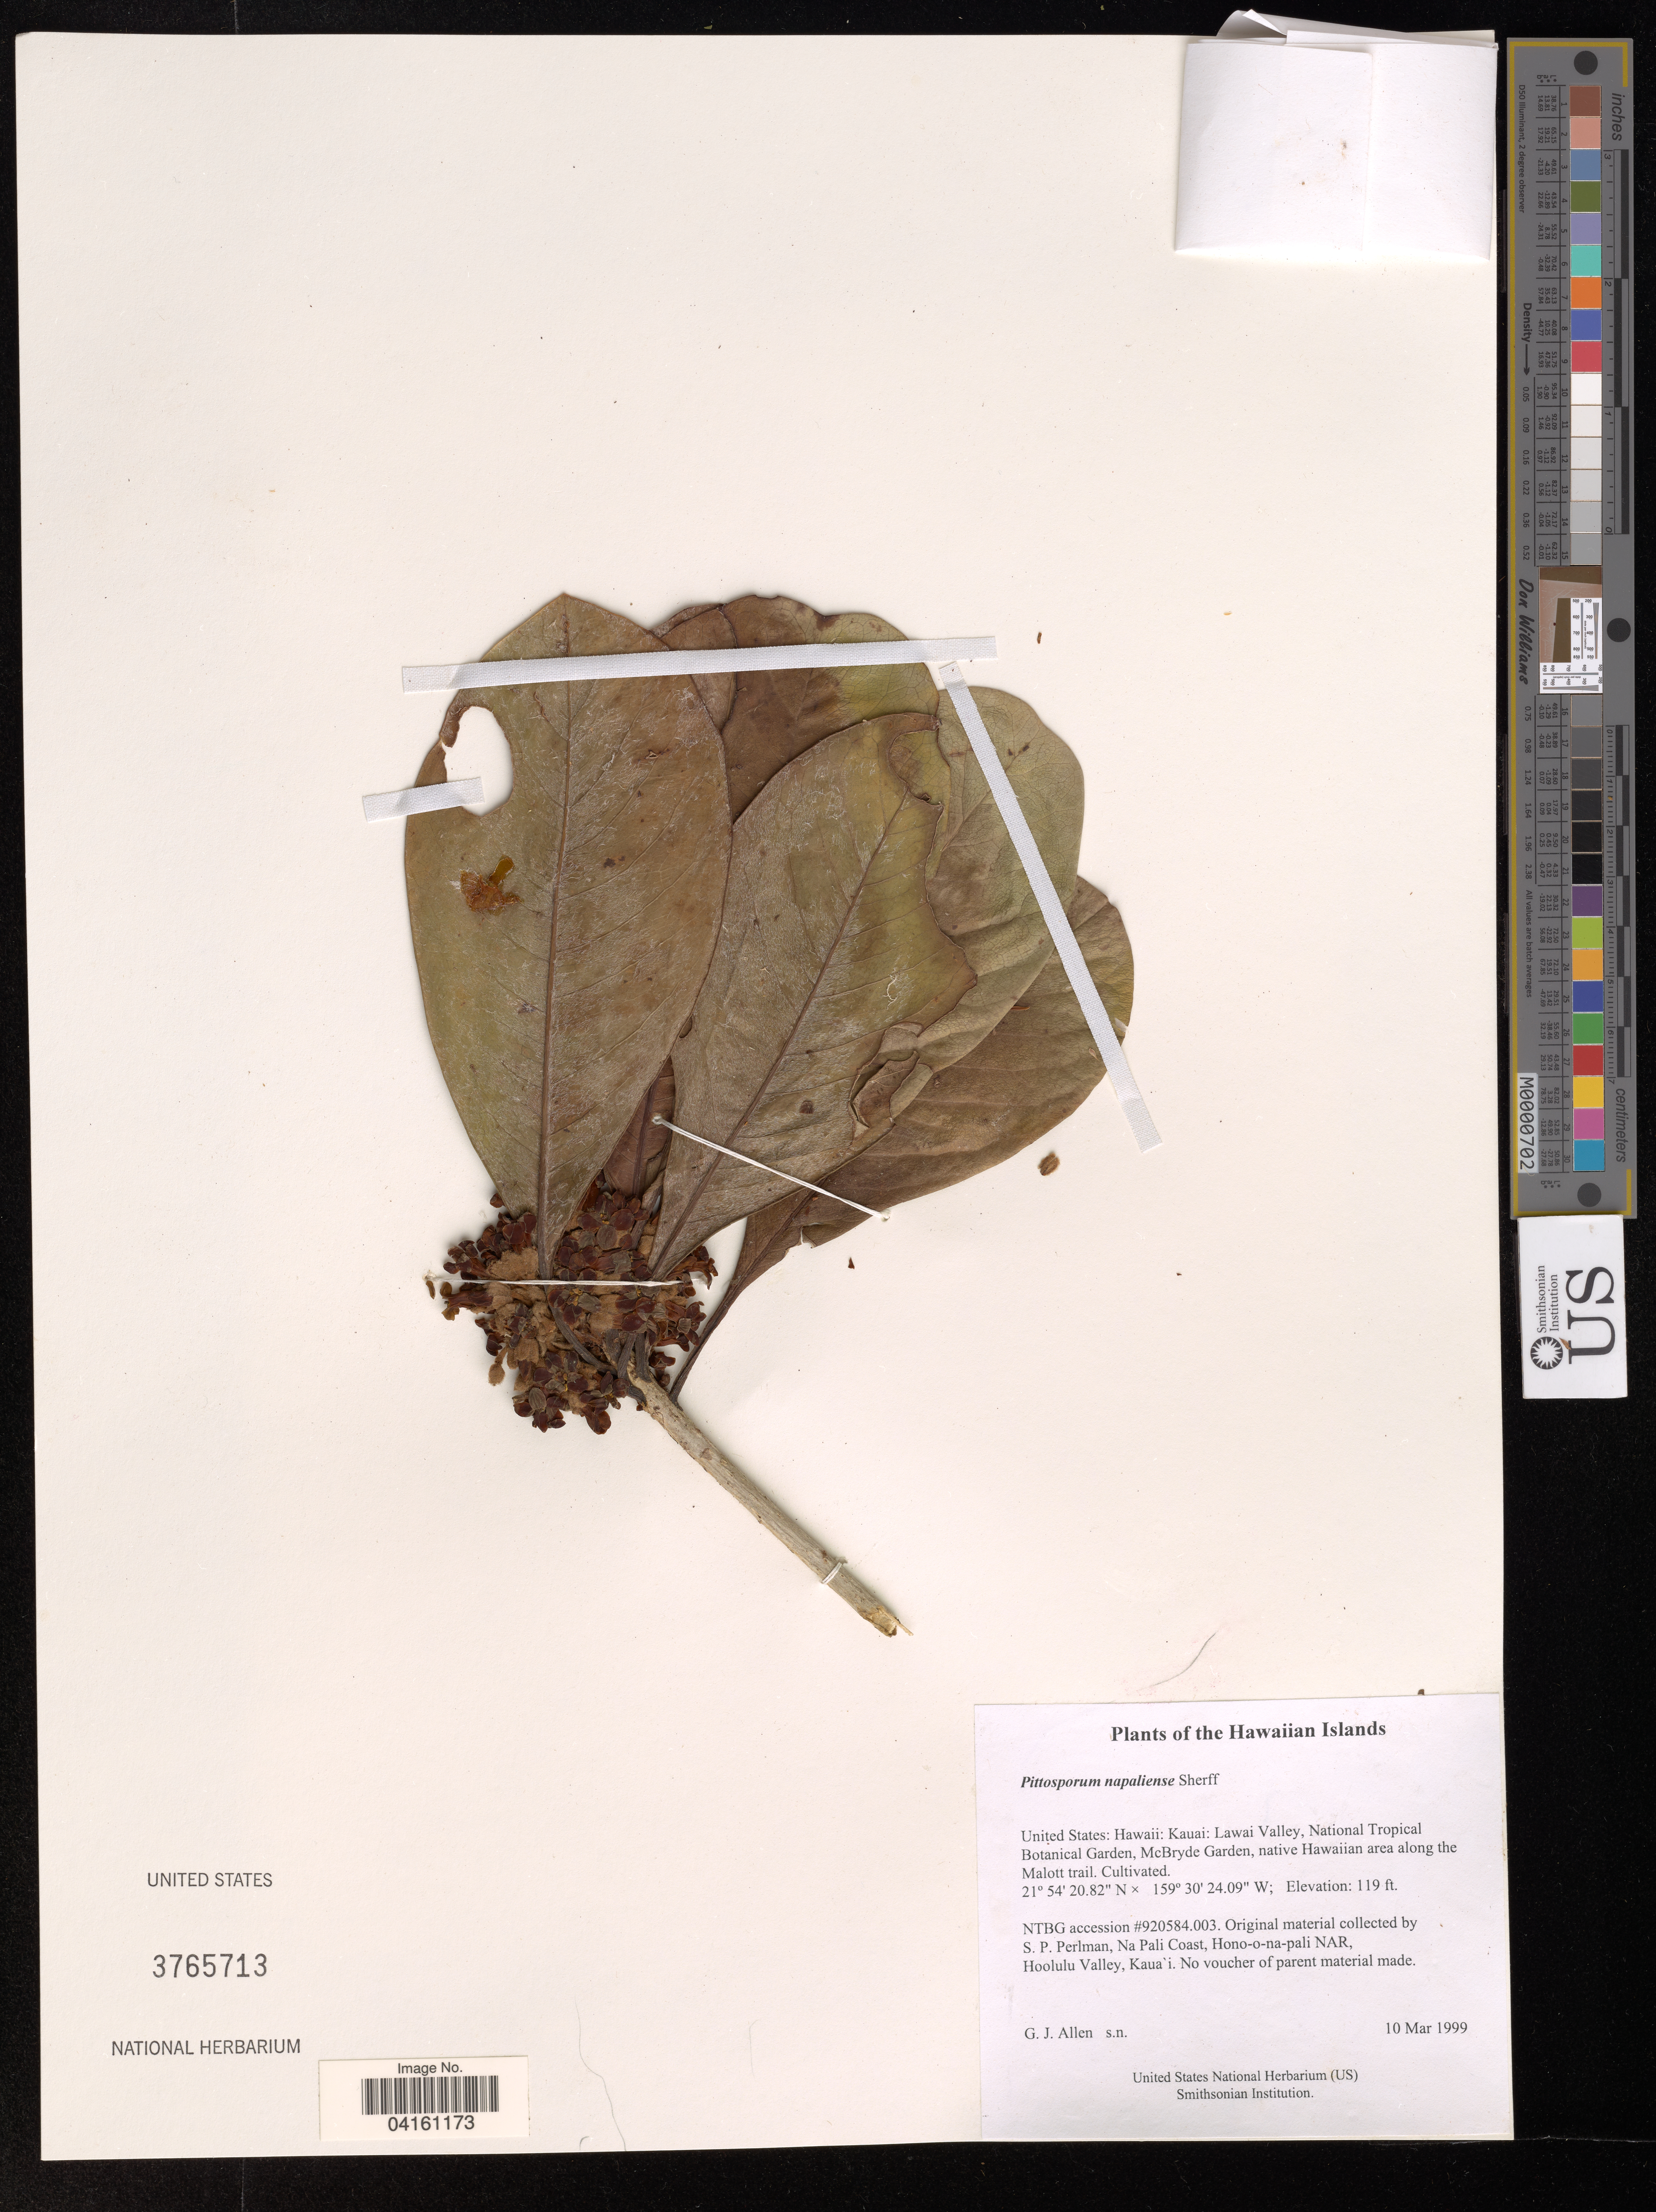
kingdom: Plantae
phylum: Tracheophyta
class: Magnoliopsida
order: Apiales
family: Pittosporaceae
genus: Pittosporum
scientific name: Pittosporum napaliense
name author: Sherff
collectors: G. Allen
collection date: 1999-03-10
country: United States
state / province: Hawaii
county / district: Kauai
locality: The Hawaiian Islands. Kauai. Lawai Valley, National Tropical Botanical Garden, McBryde Garden, native Hawaiian area along the Malott trail. Na Pali Coast, Hono-o-na-pali NAR, Hoolulu Valley, Kaua'i.?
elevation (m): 36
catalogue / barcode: US 3765713